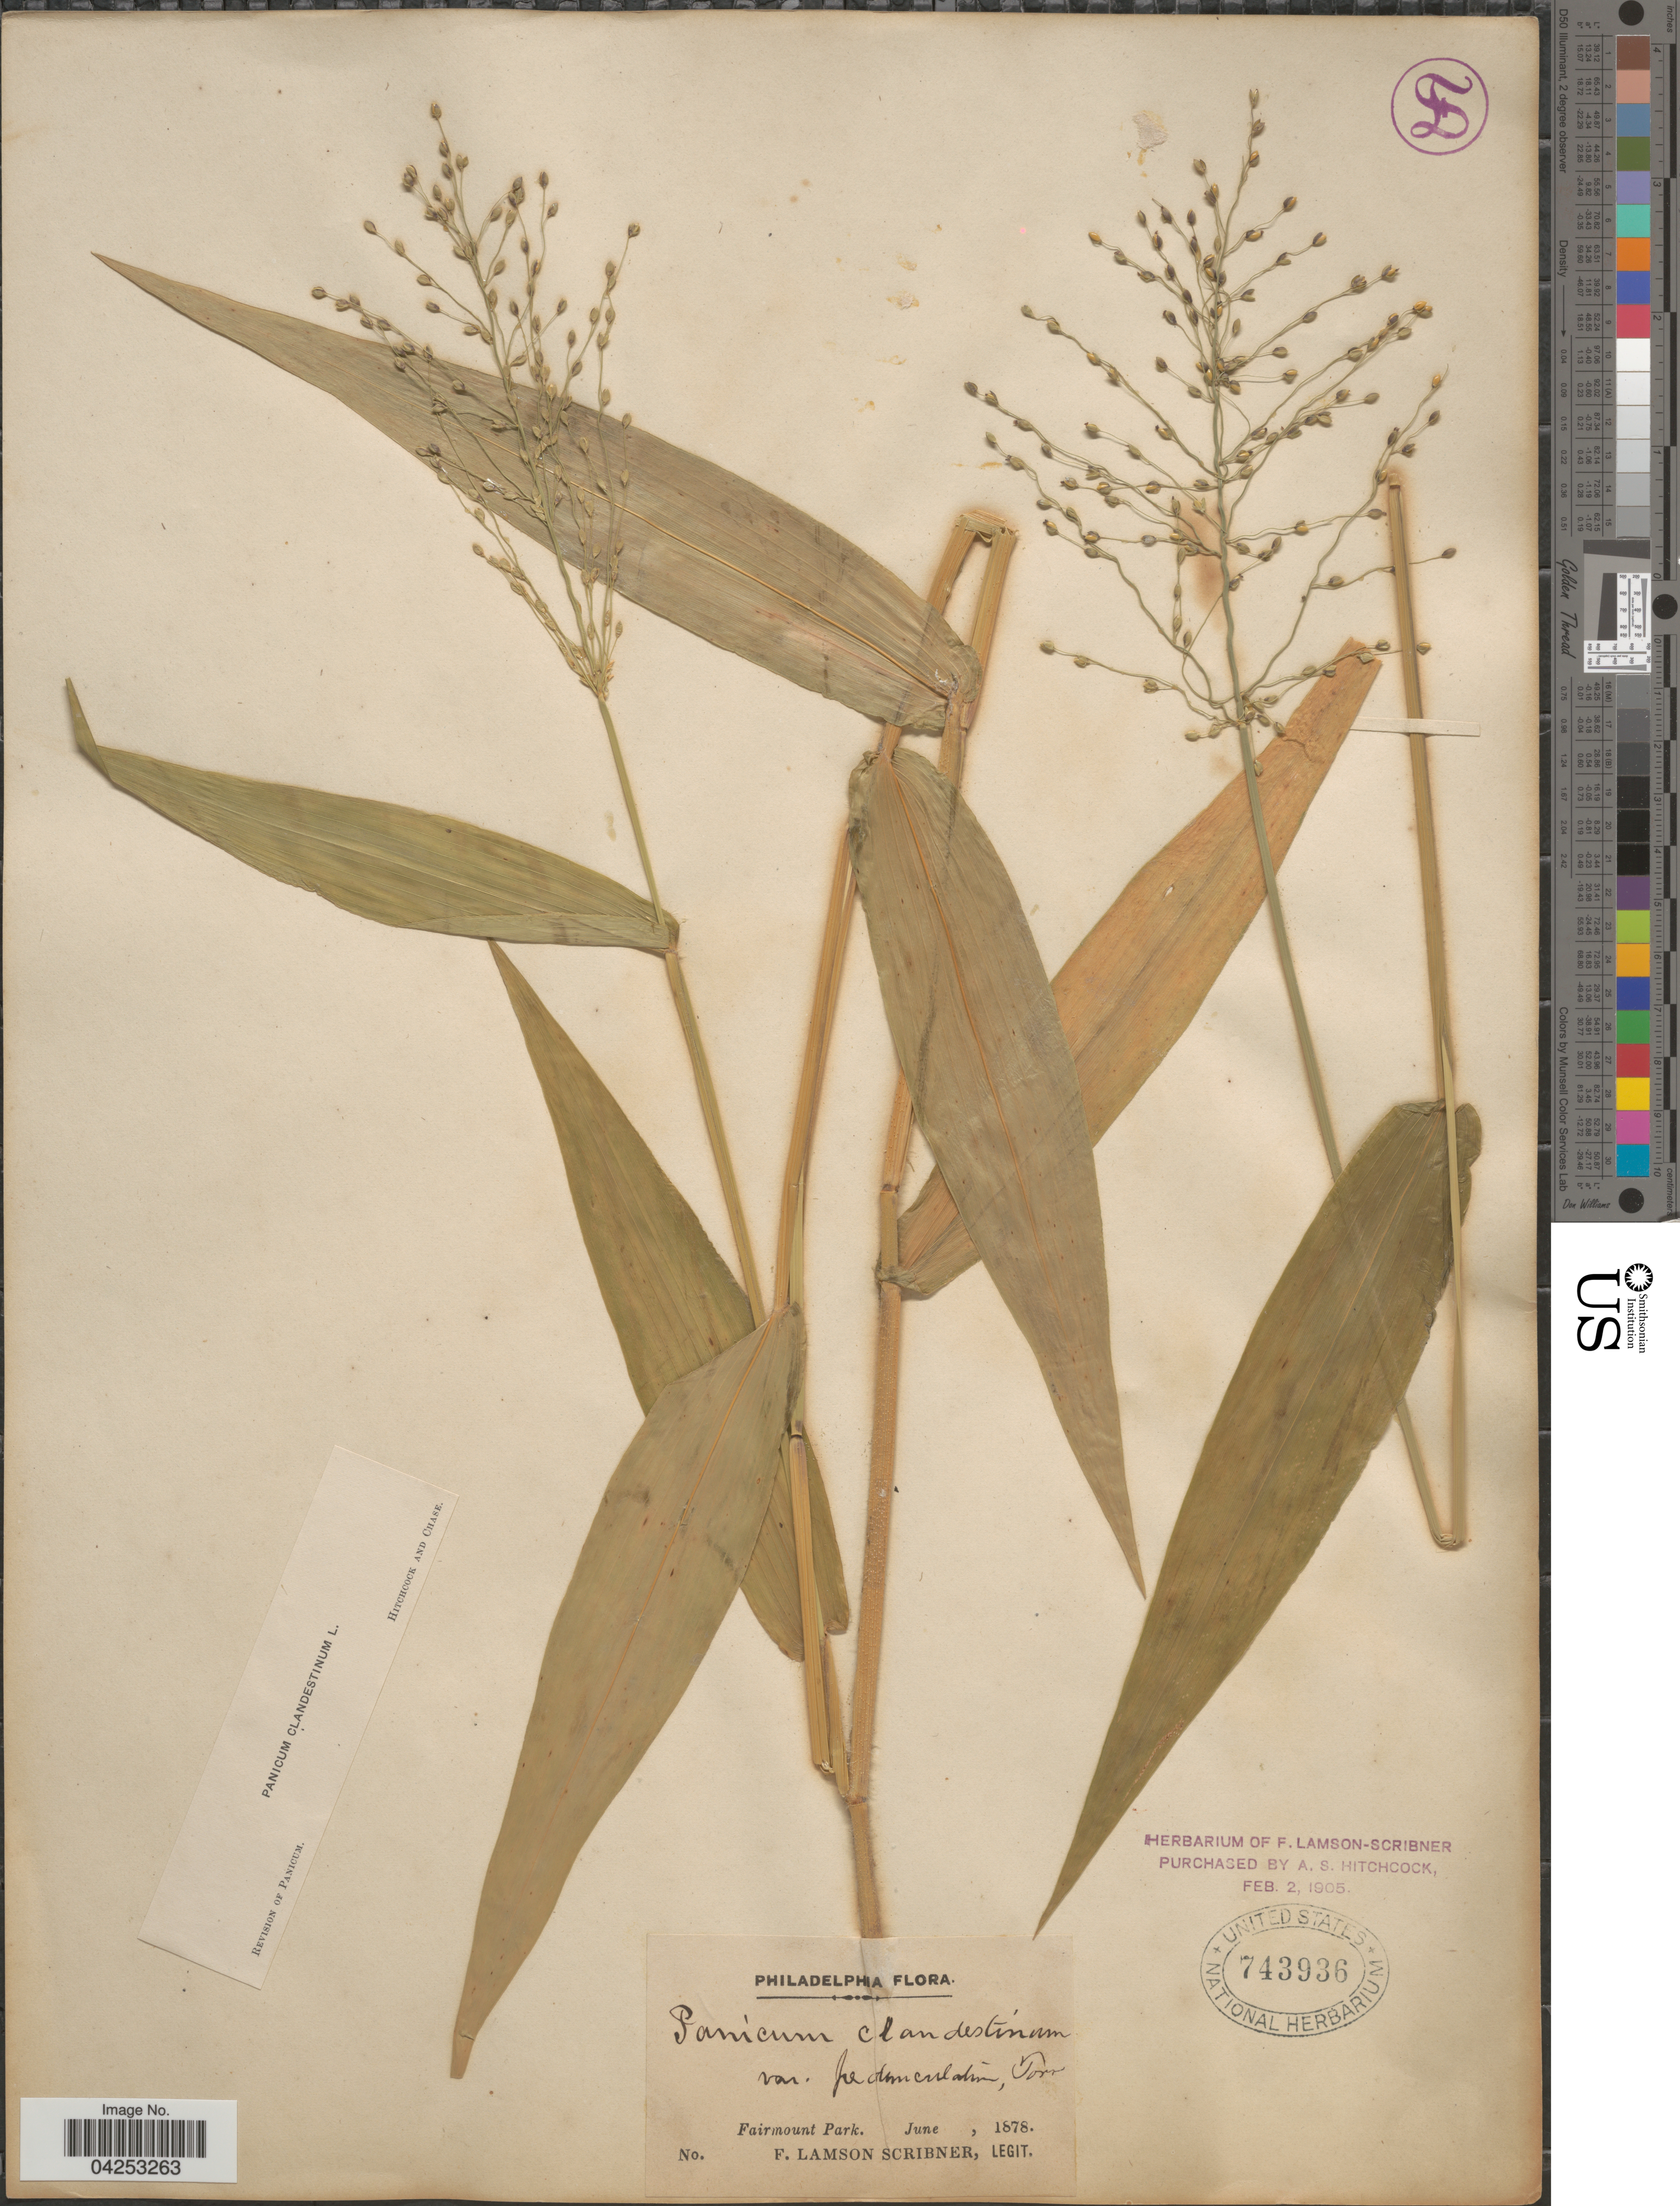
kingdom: Plantae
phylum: Tracheophyta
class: Liliopsida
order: Poales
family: Poaceae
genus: Dichanthelium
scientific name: Dichanthelium clandestinum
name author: (L.) Gould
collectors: F. L. Scribner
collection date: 1878-06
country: United States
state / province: Pennsylvania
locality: Philadelphia. Fairmount Park.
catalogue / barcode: US 743936